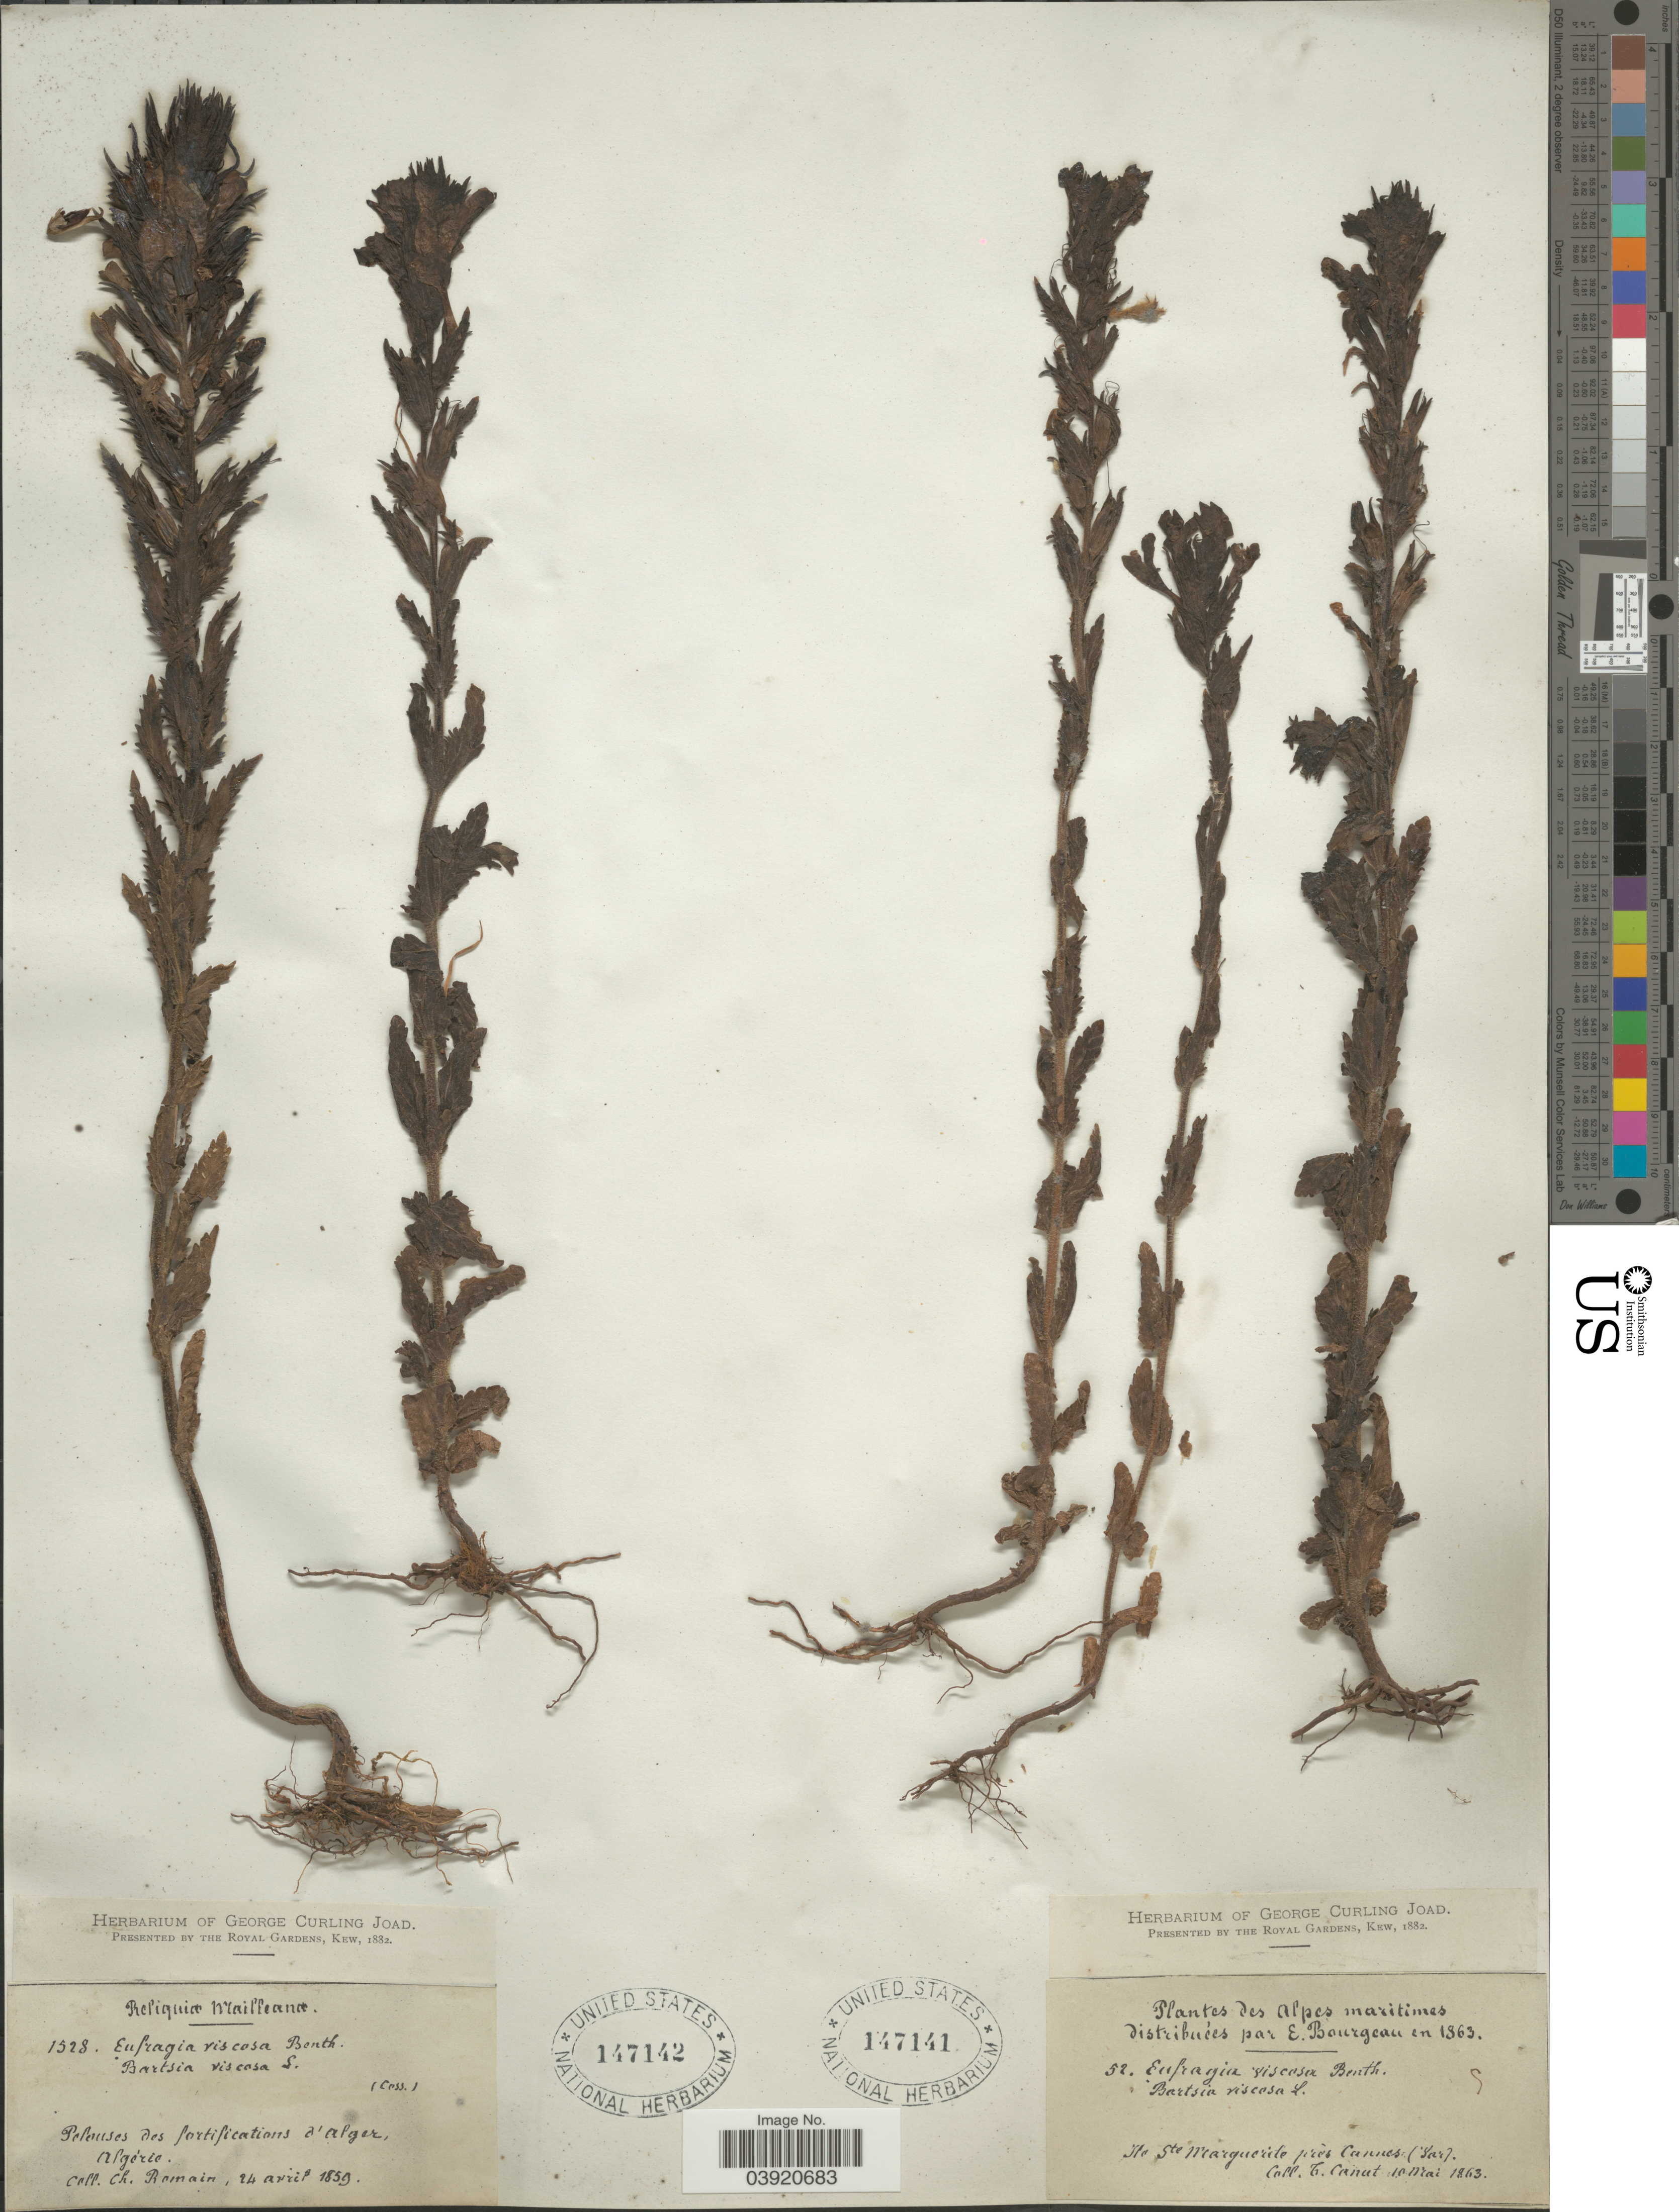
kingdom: Plantae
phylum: Tracheophyta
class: Magnoliopsida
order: Lamiales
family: Orobanchaceae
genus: Bellardia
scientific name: Bellardia viscosa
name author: (L.) Fisch. & C.A. Mey.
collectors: C. Romain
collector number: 1528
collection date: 1859-04-24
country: Algeria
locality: Pelouses des fortifications d'Alger.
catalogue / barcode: US 147142